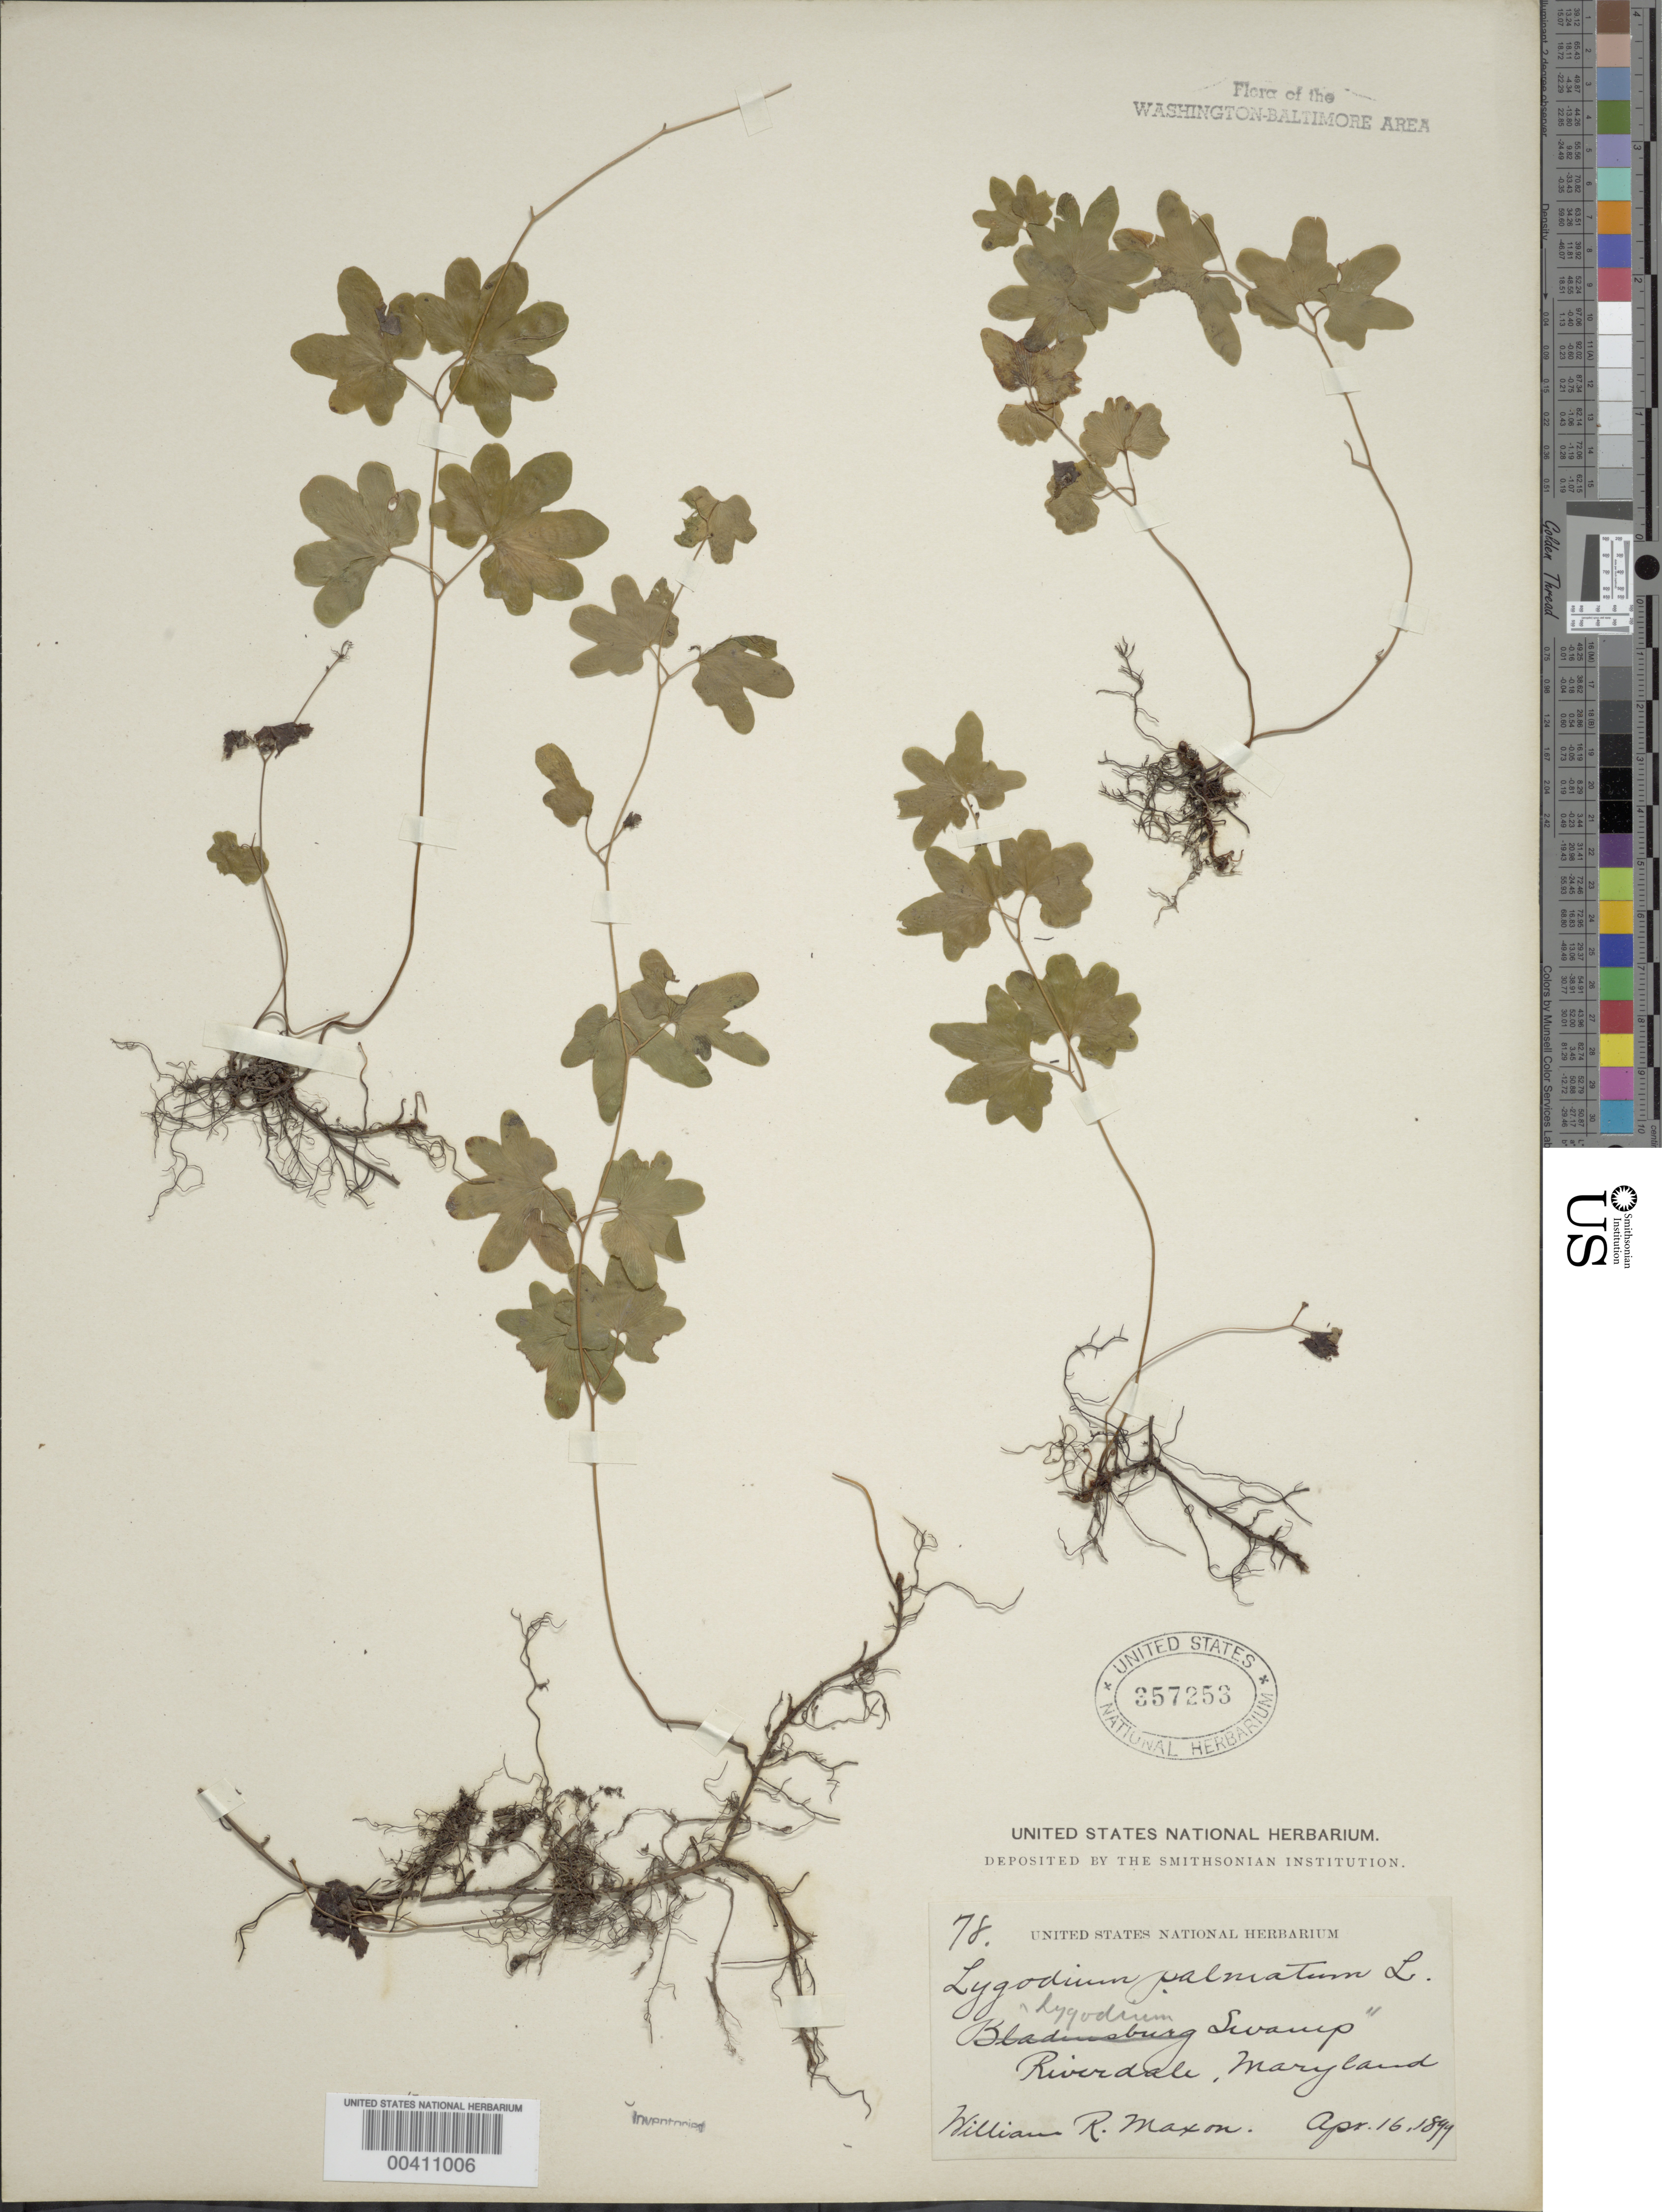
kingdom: Plantae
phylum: Tracheophyta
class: Polypodiopsida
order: Schizaeales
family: Lygodiaceae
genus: Lygodium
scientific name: Lygodium palmatum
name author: (Bernh.) Sw.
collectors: W. R. Maxon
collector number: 78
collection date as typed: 16 Apr 1899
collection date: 1899-04-16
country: United States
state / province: Maryland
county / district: Prince George's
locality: "Lygodium swamp", Riverdale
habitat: Swamp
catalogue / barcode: US 357253